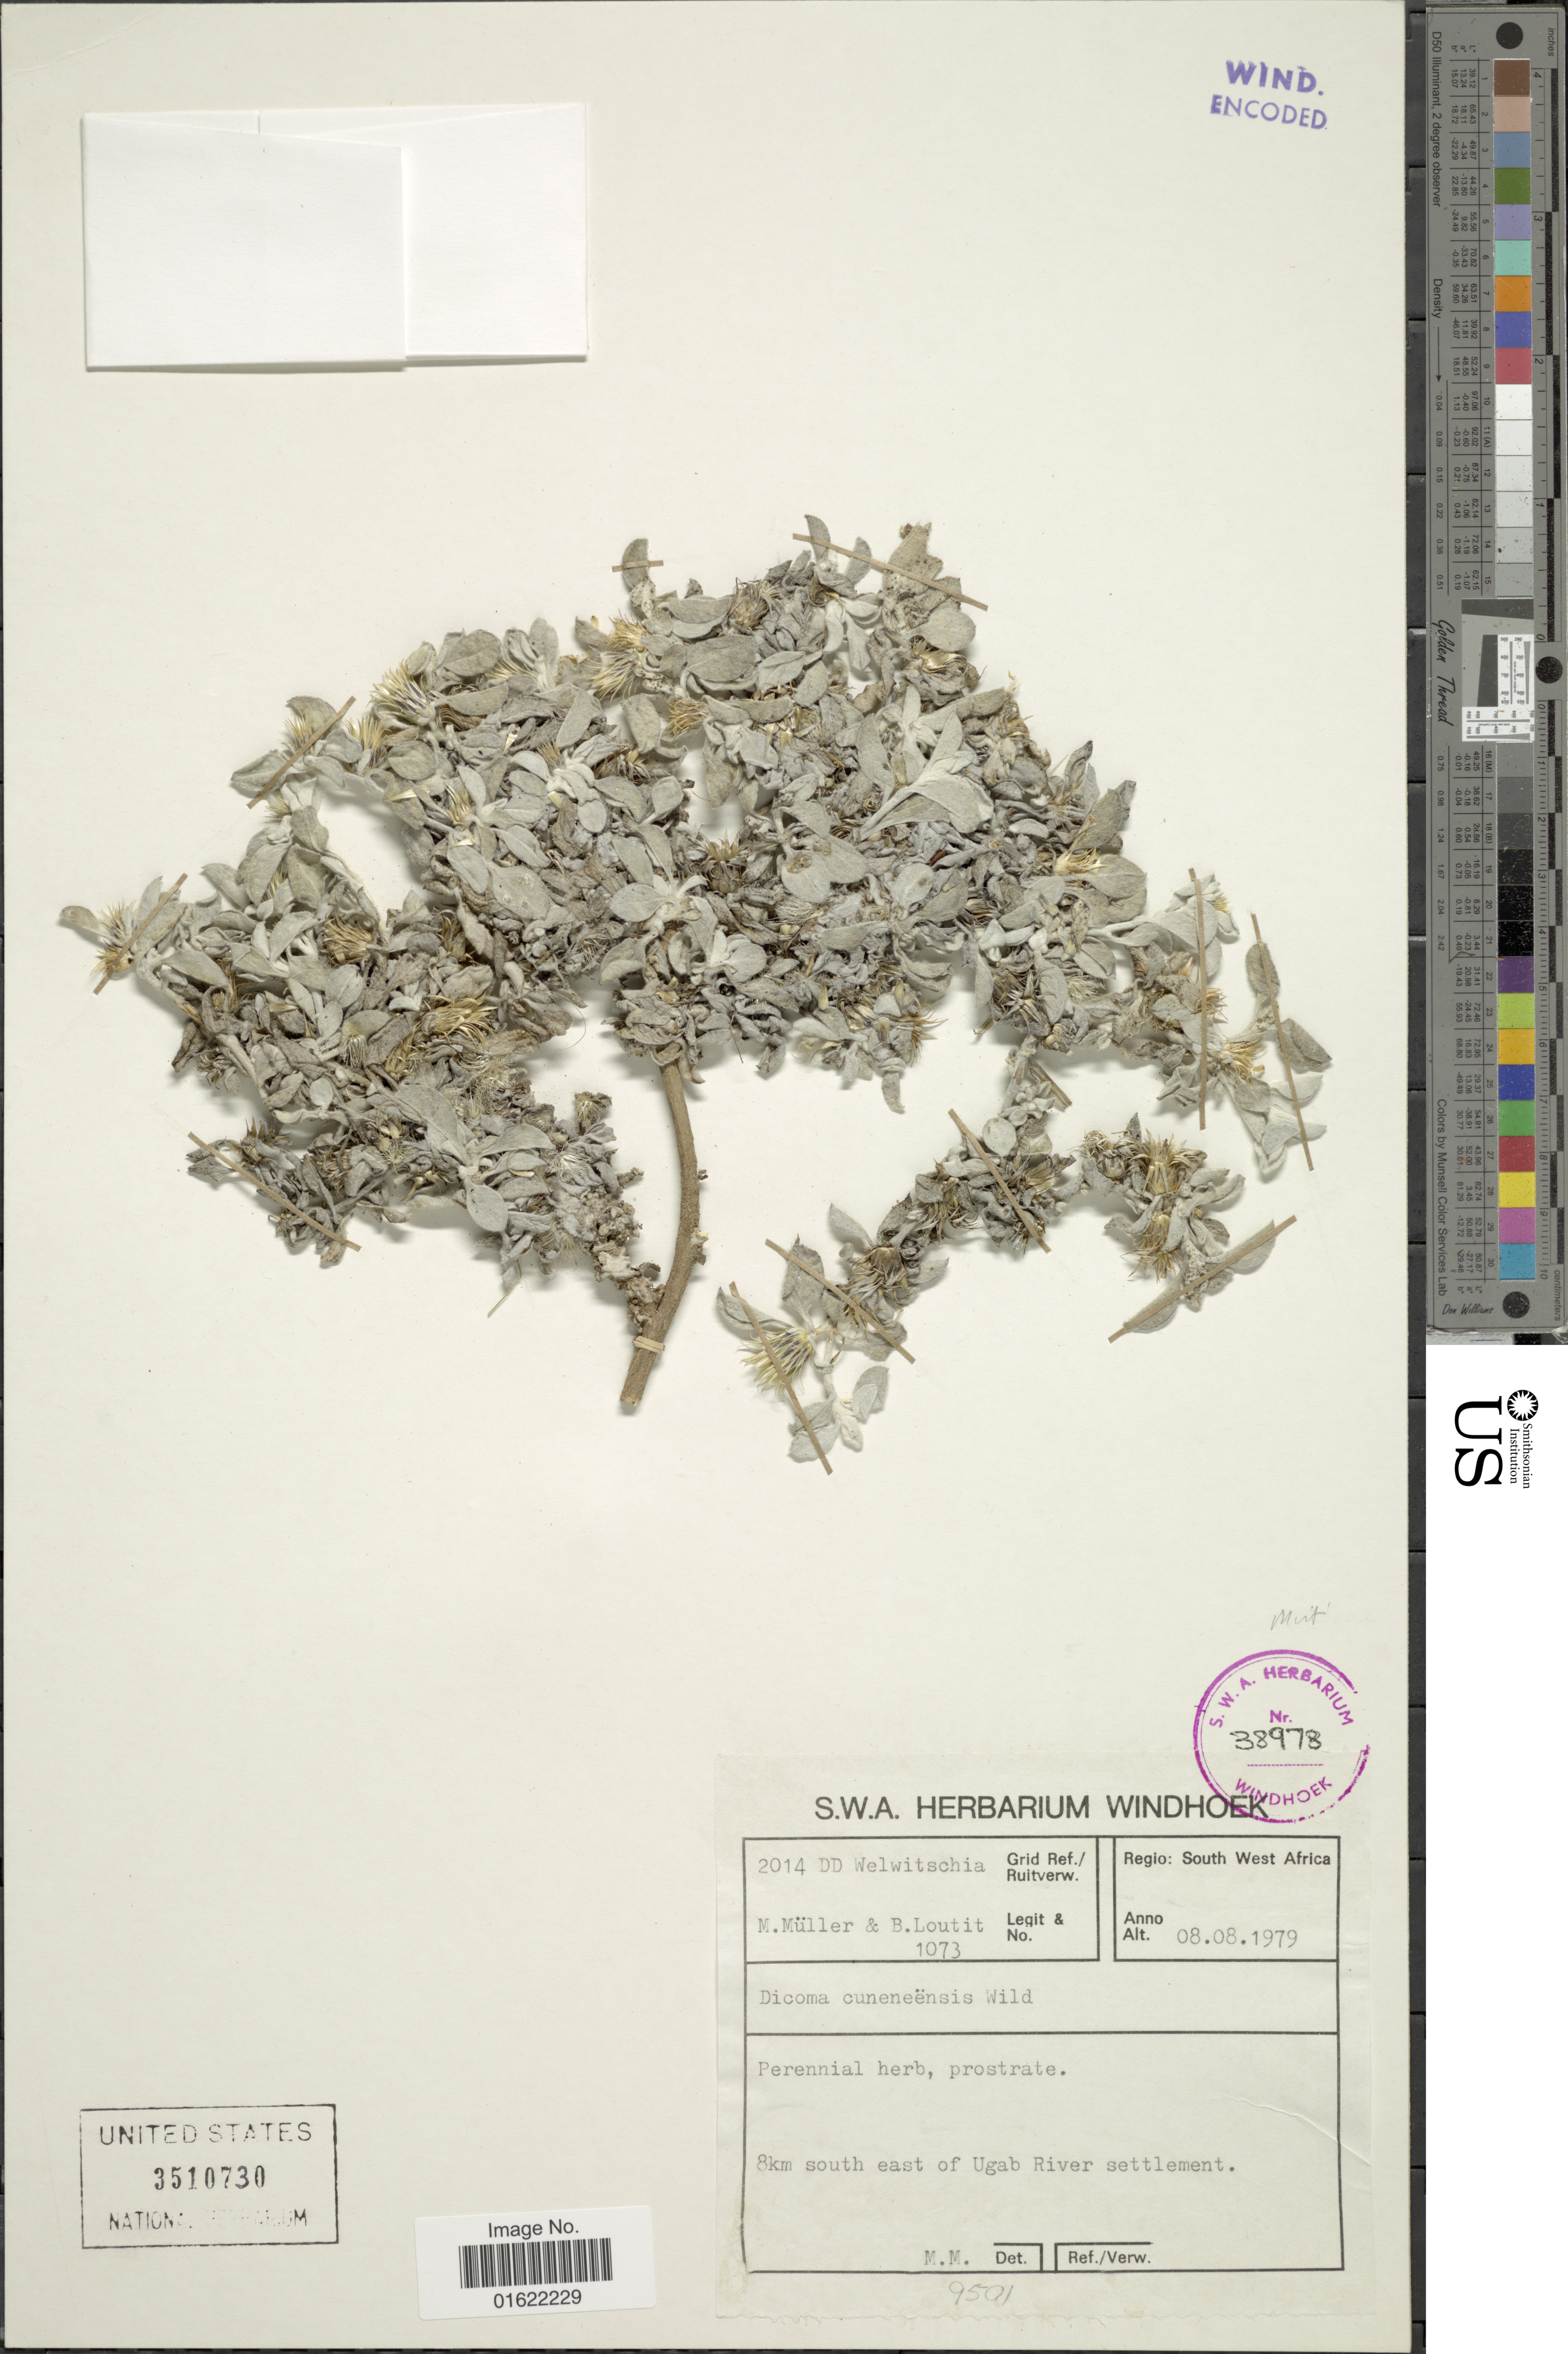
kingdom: Plantae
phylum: Tracheophyta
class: Magnoliopsida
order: Asterales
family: Asteraceae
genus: Dicoma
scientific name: Dicoma cuneneensis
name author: Wild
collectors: M. Muller & B. Loutit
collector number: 2014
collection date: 1979-08-08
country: Namibia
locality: South west Africa. 8 km south east of Ugab River settlement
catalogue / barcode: US 3510730